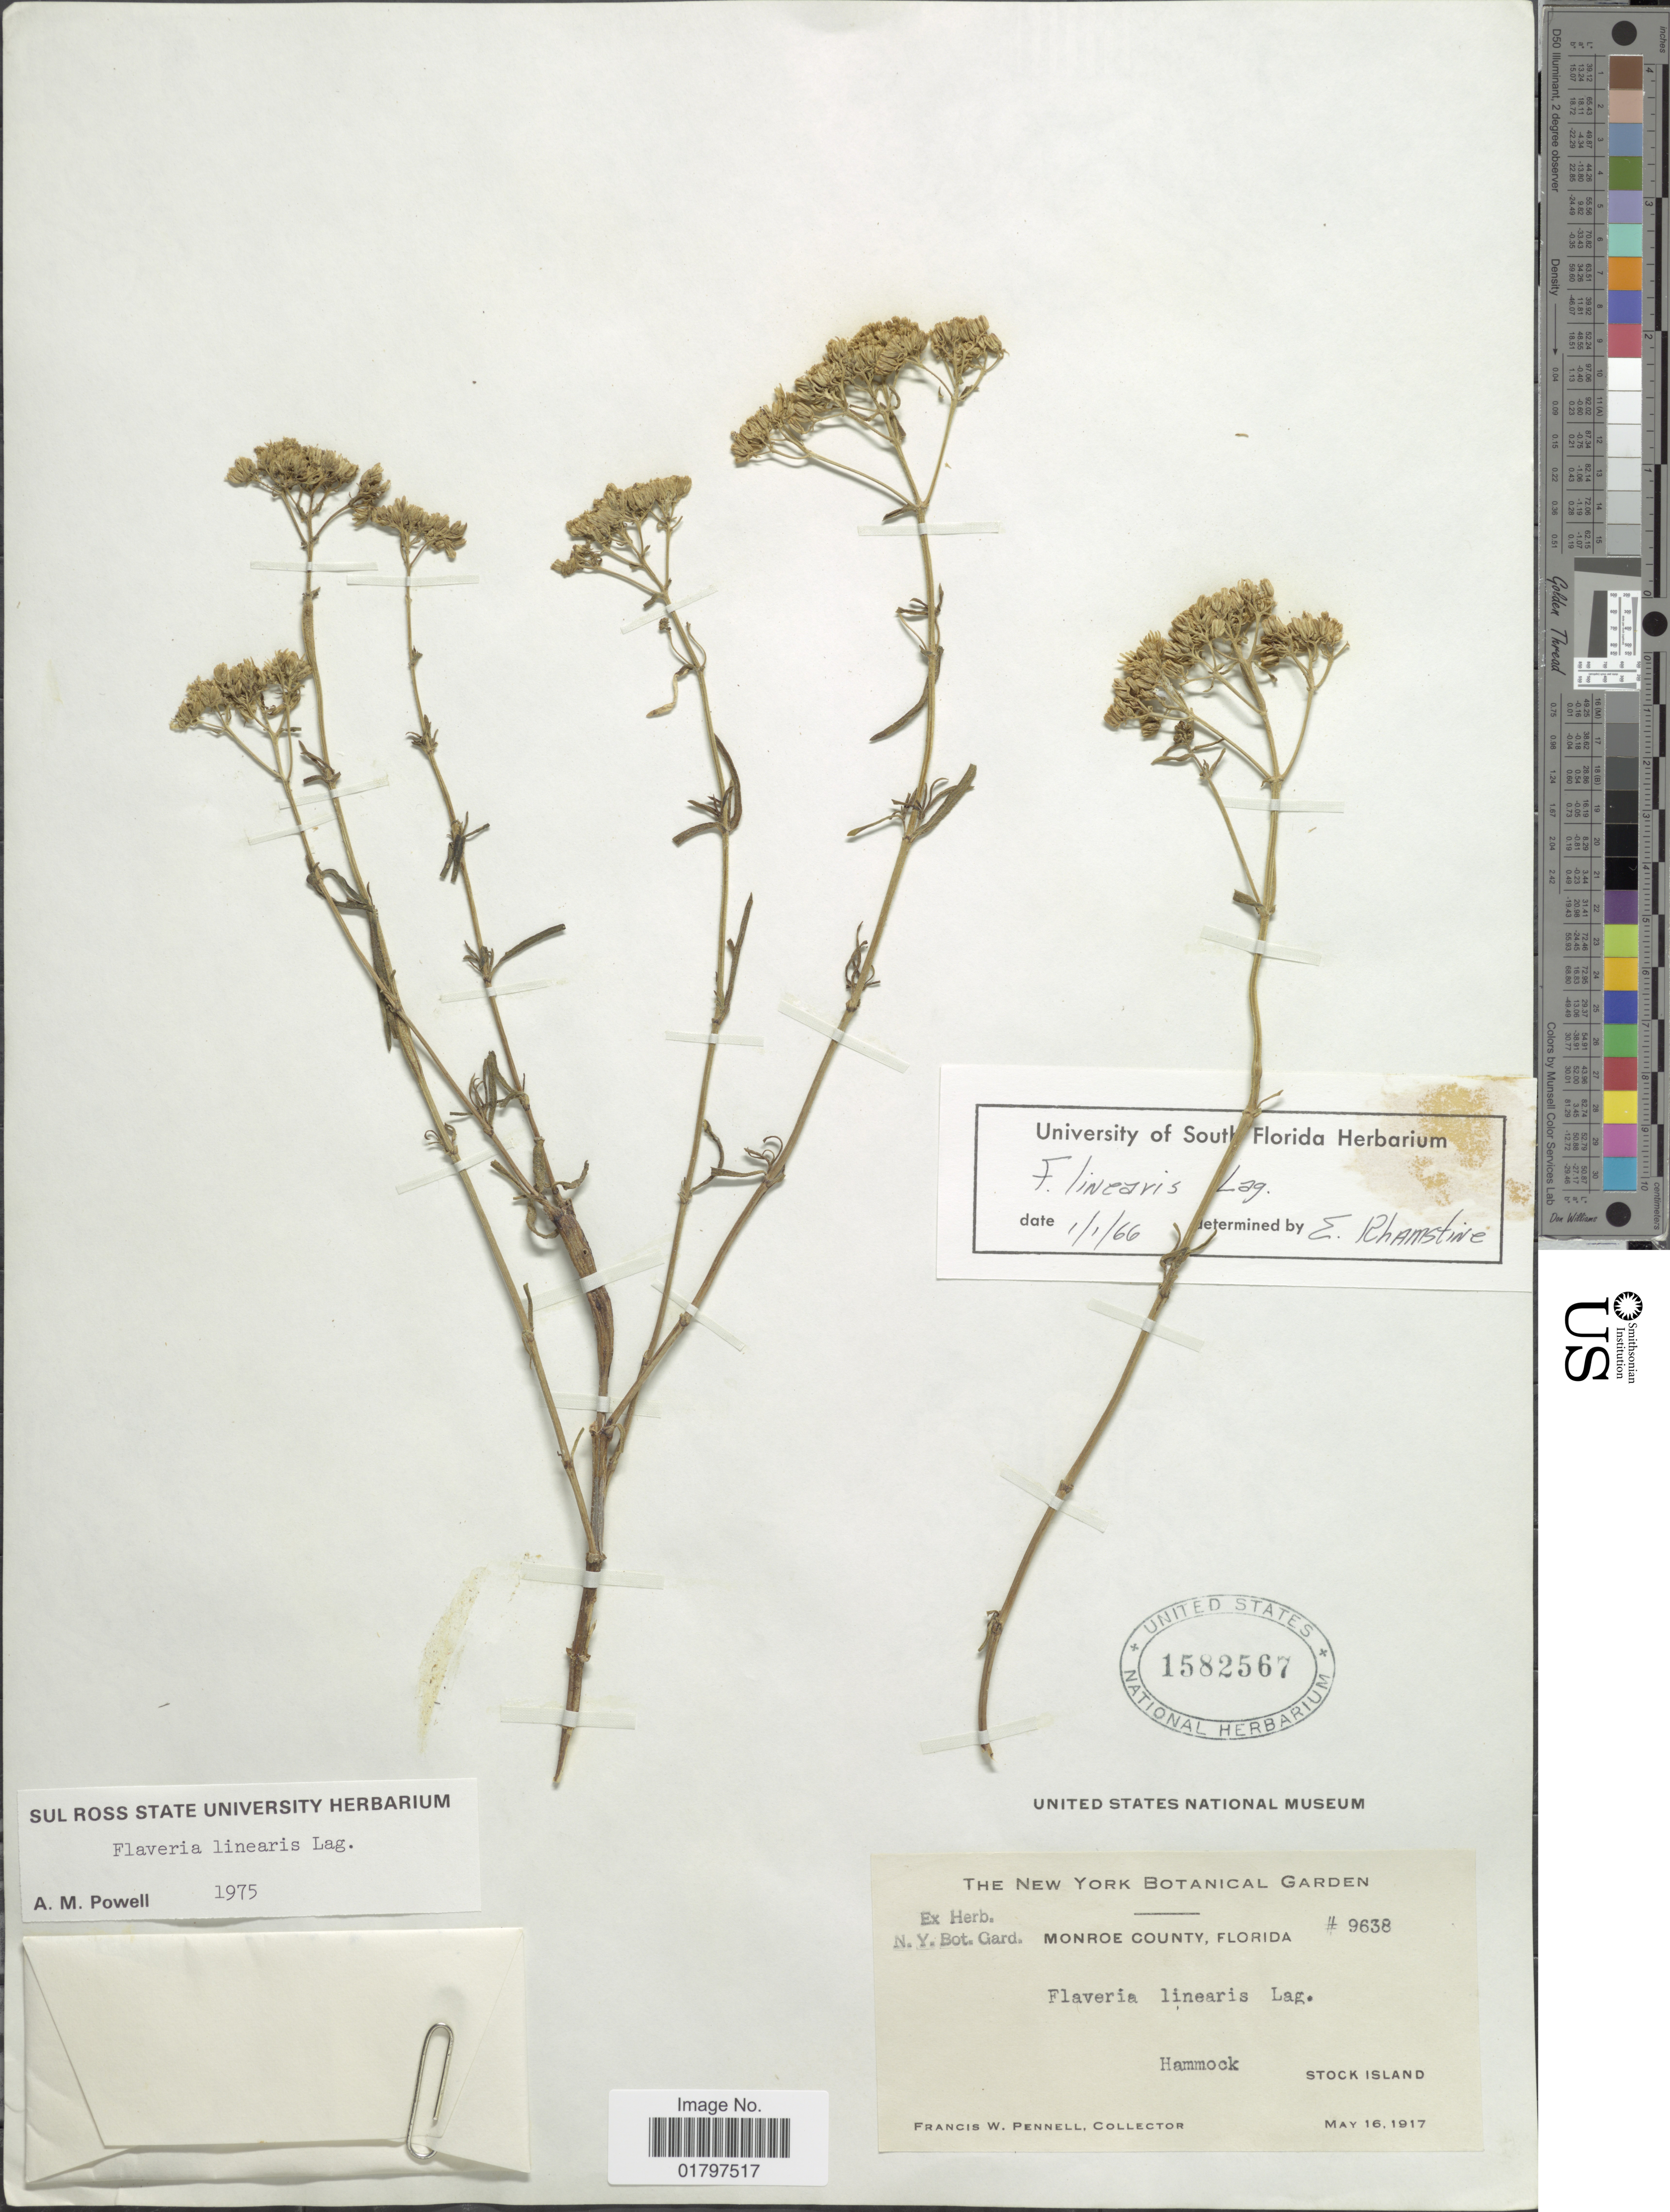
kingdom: Plantae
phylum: Tracheophyta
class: Magnoliopsida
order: Asterales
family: Asteraceae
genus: Flaveria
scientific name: Flaveria linearis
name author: Lag.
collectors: F. W. Pennell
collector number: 9638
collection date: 1917-05-16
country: United States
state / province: Florida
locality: Monroe County, Florida. Hammock, Stock Island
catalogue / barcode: US 1582567